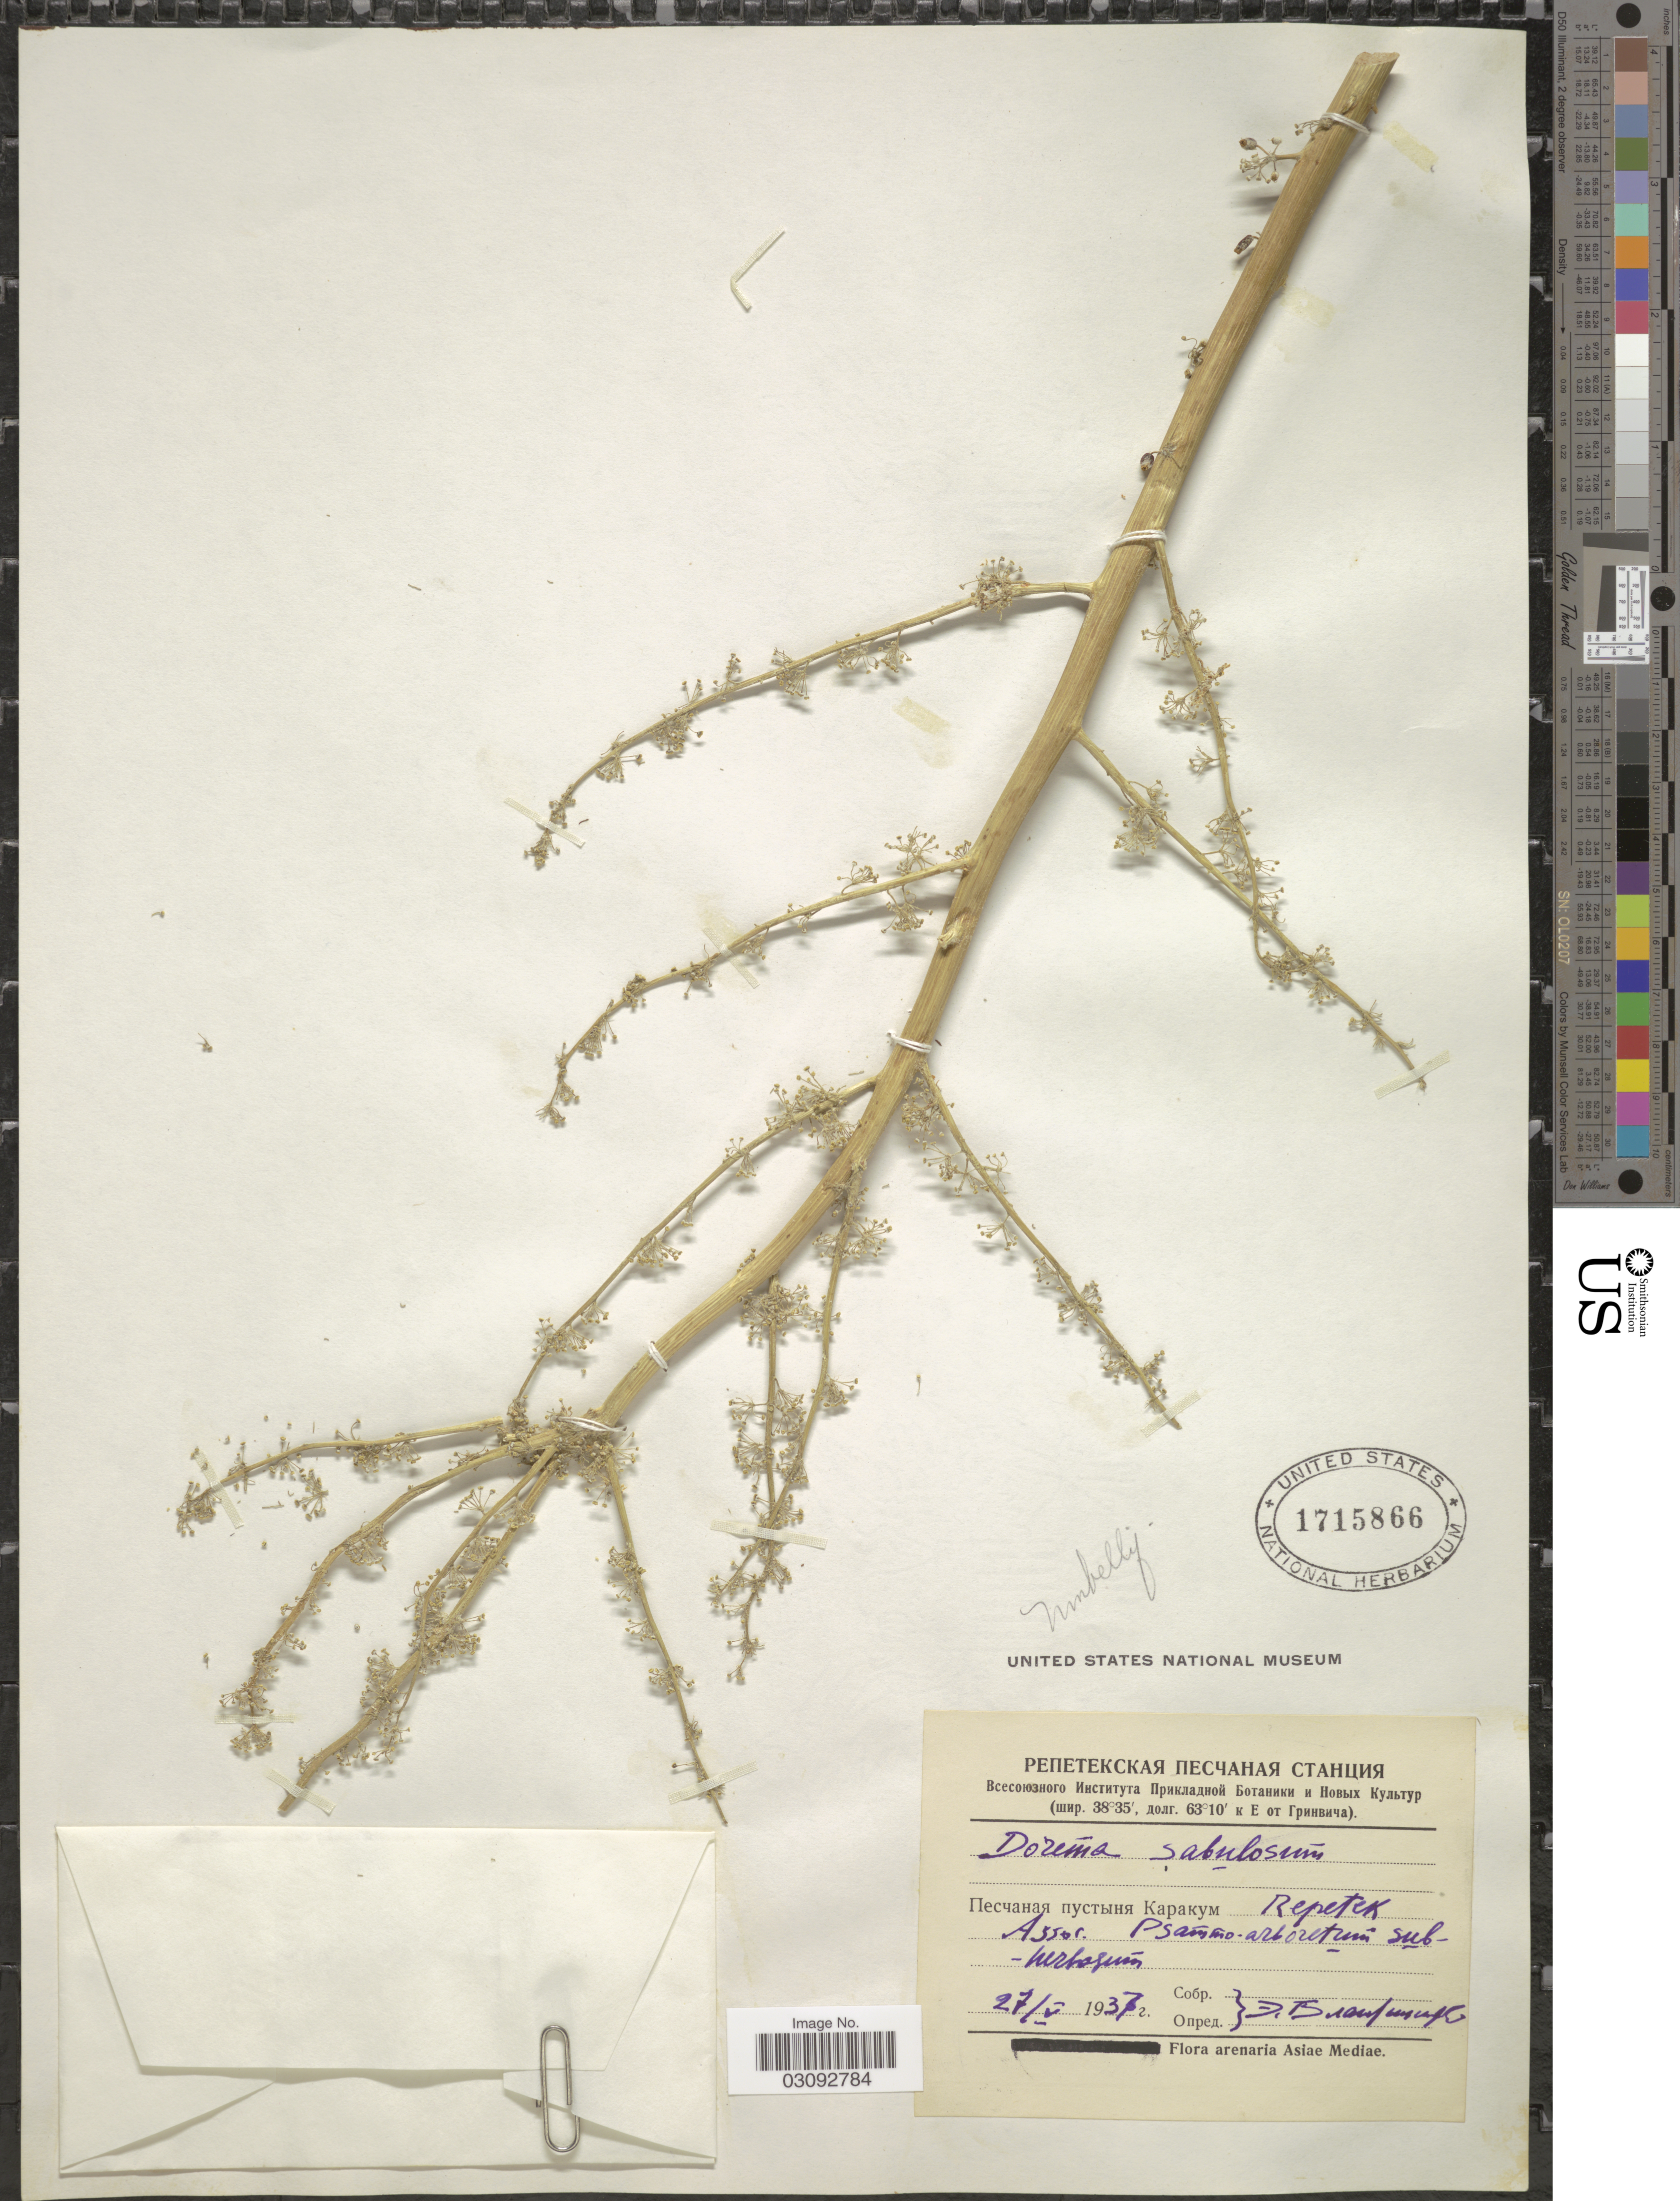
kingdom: Plantae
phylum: Tracheophyta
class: Magnoliopsida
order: Apiales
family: Apiaceae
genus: Dorema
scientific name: Dorema sabulosum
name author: Litv.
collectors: E. Blagoveshensky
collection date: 1937-05-27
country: Turkmenistan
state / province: Lebap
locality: Karakum Desert, Repetek Station.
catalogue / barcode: US 1715866